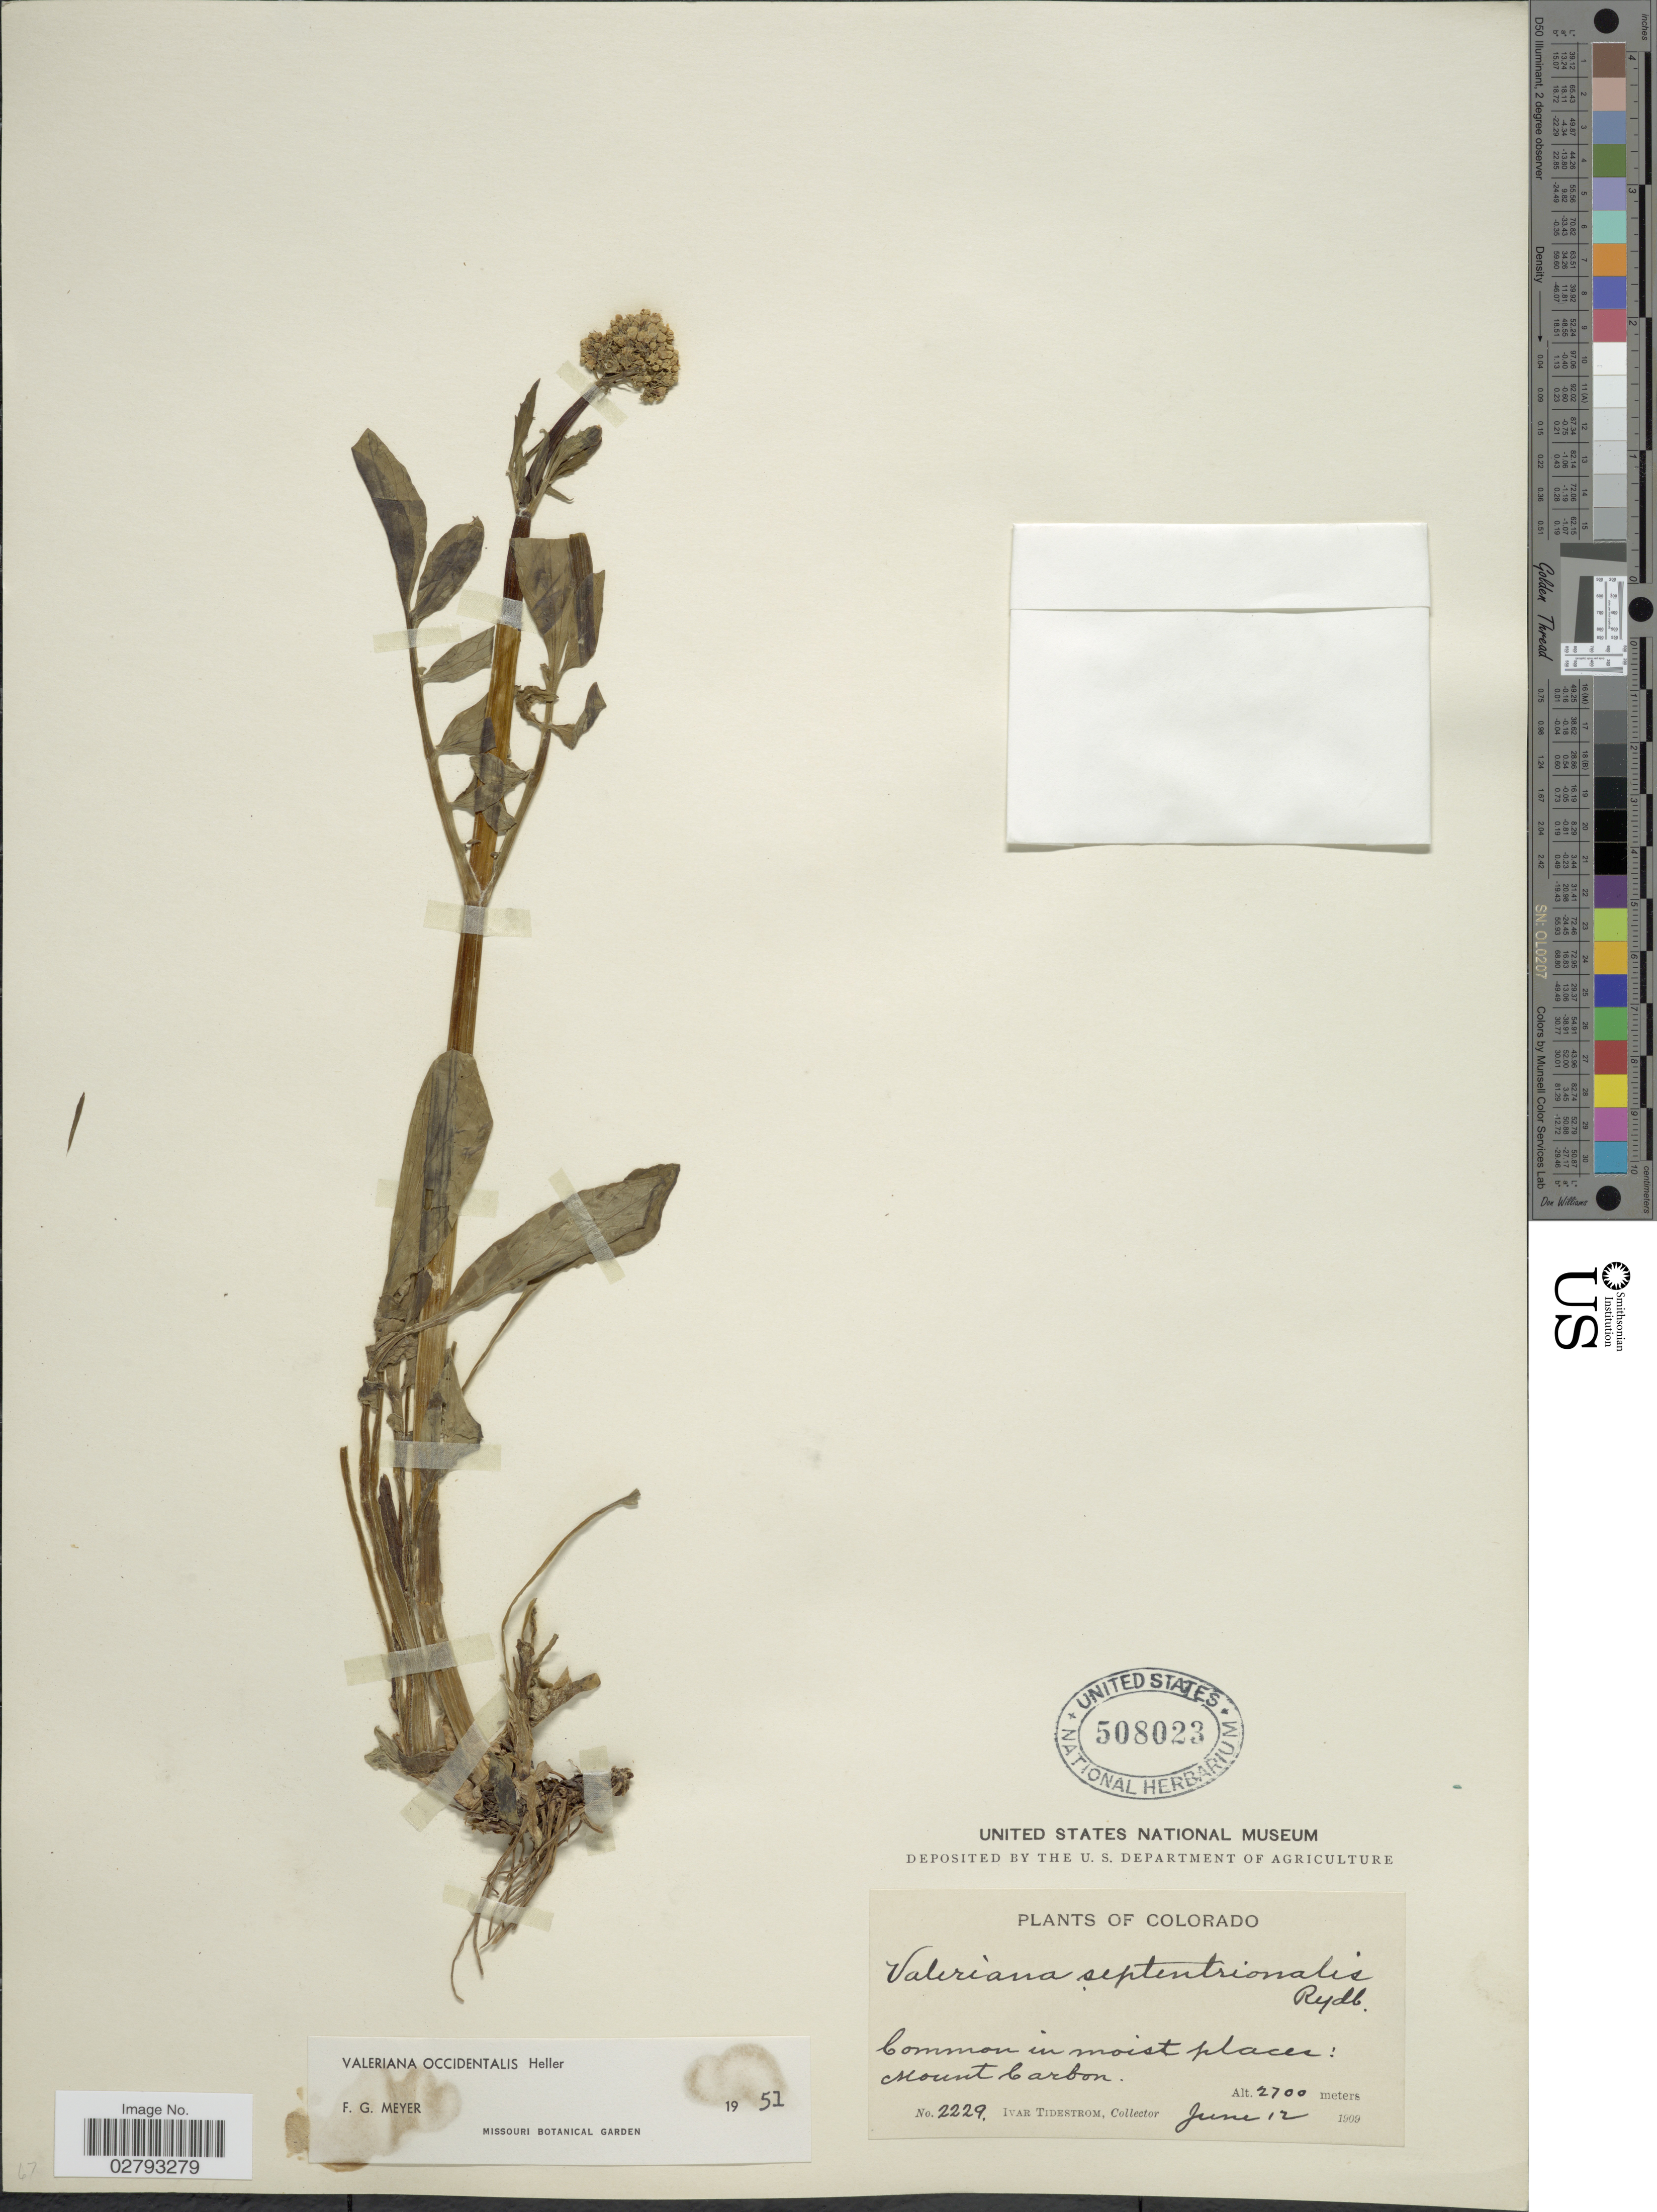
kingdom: Plantae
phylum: Tracheophyta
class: Magnoliopsida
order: Dipsacales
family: Caprifoliaceae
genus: Valeriana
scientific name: Valeriana occidentalis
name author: A. Heller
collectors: I. F. Tidestrom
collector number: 2229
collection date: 1909-06-12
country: United States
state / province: Colorado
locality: Mount Carbon.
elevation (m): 2700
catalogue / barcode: US 508023